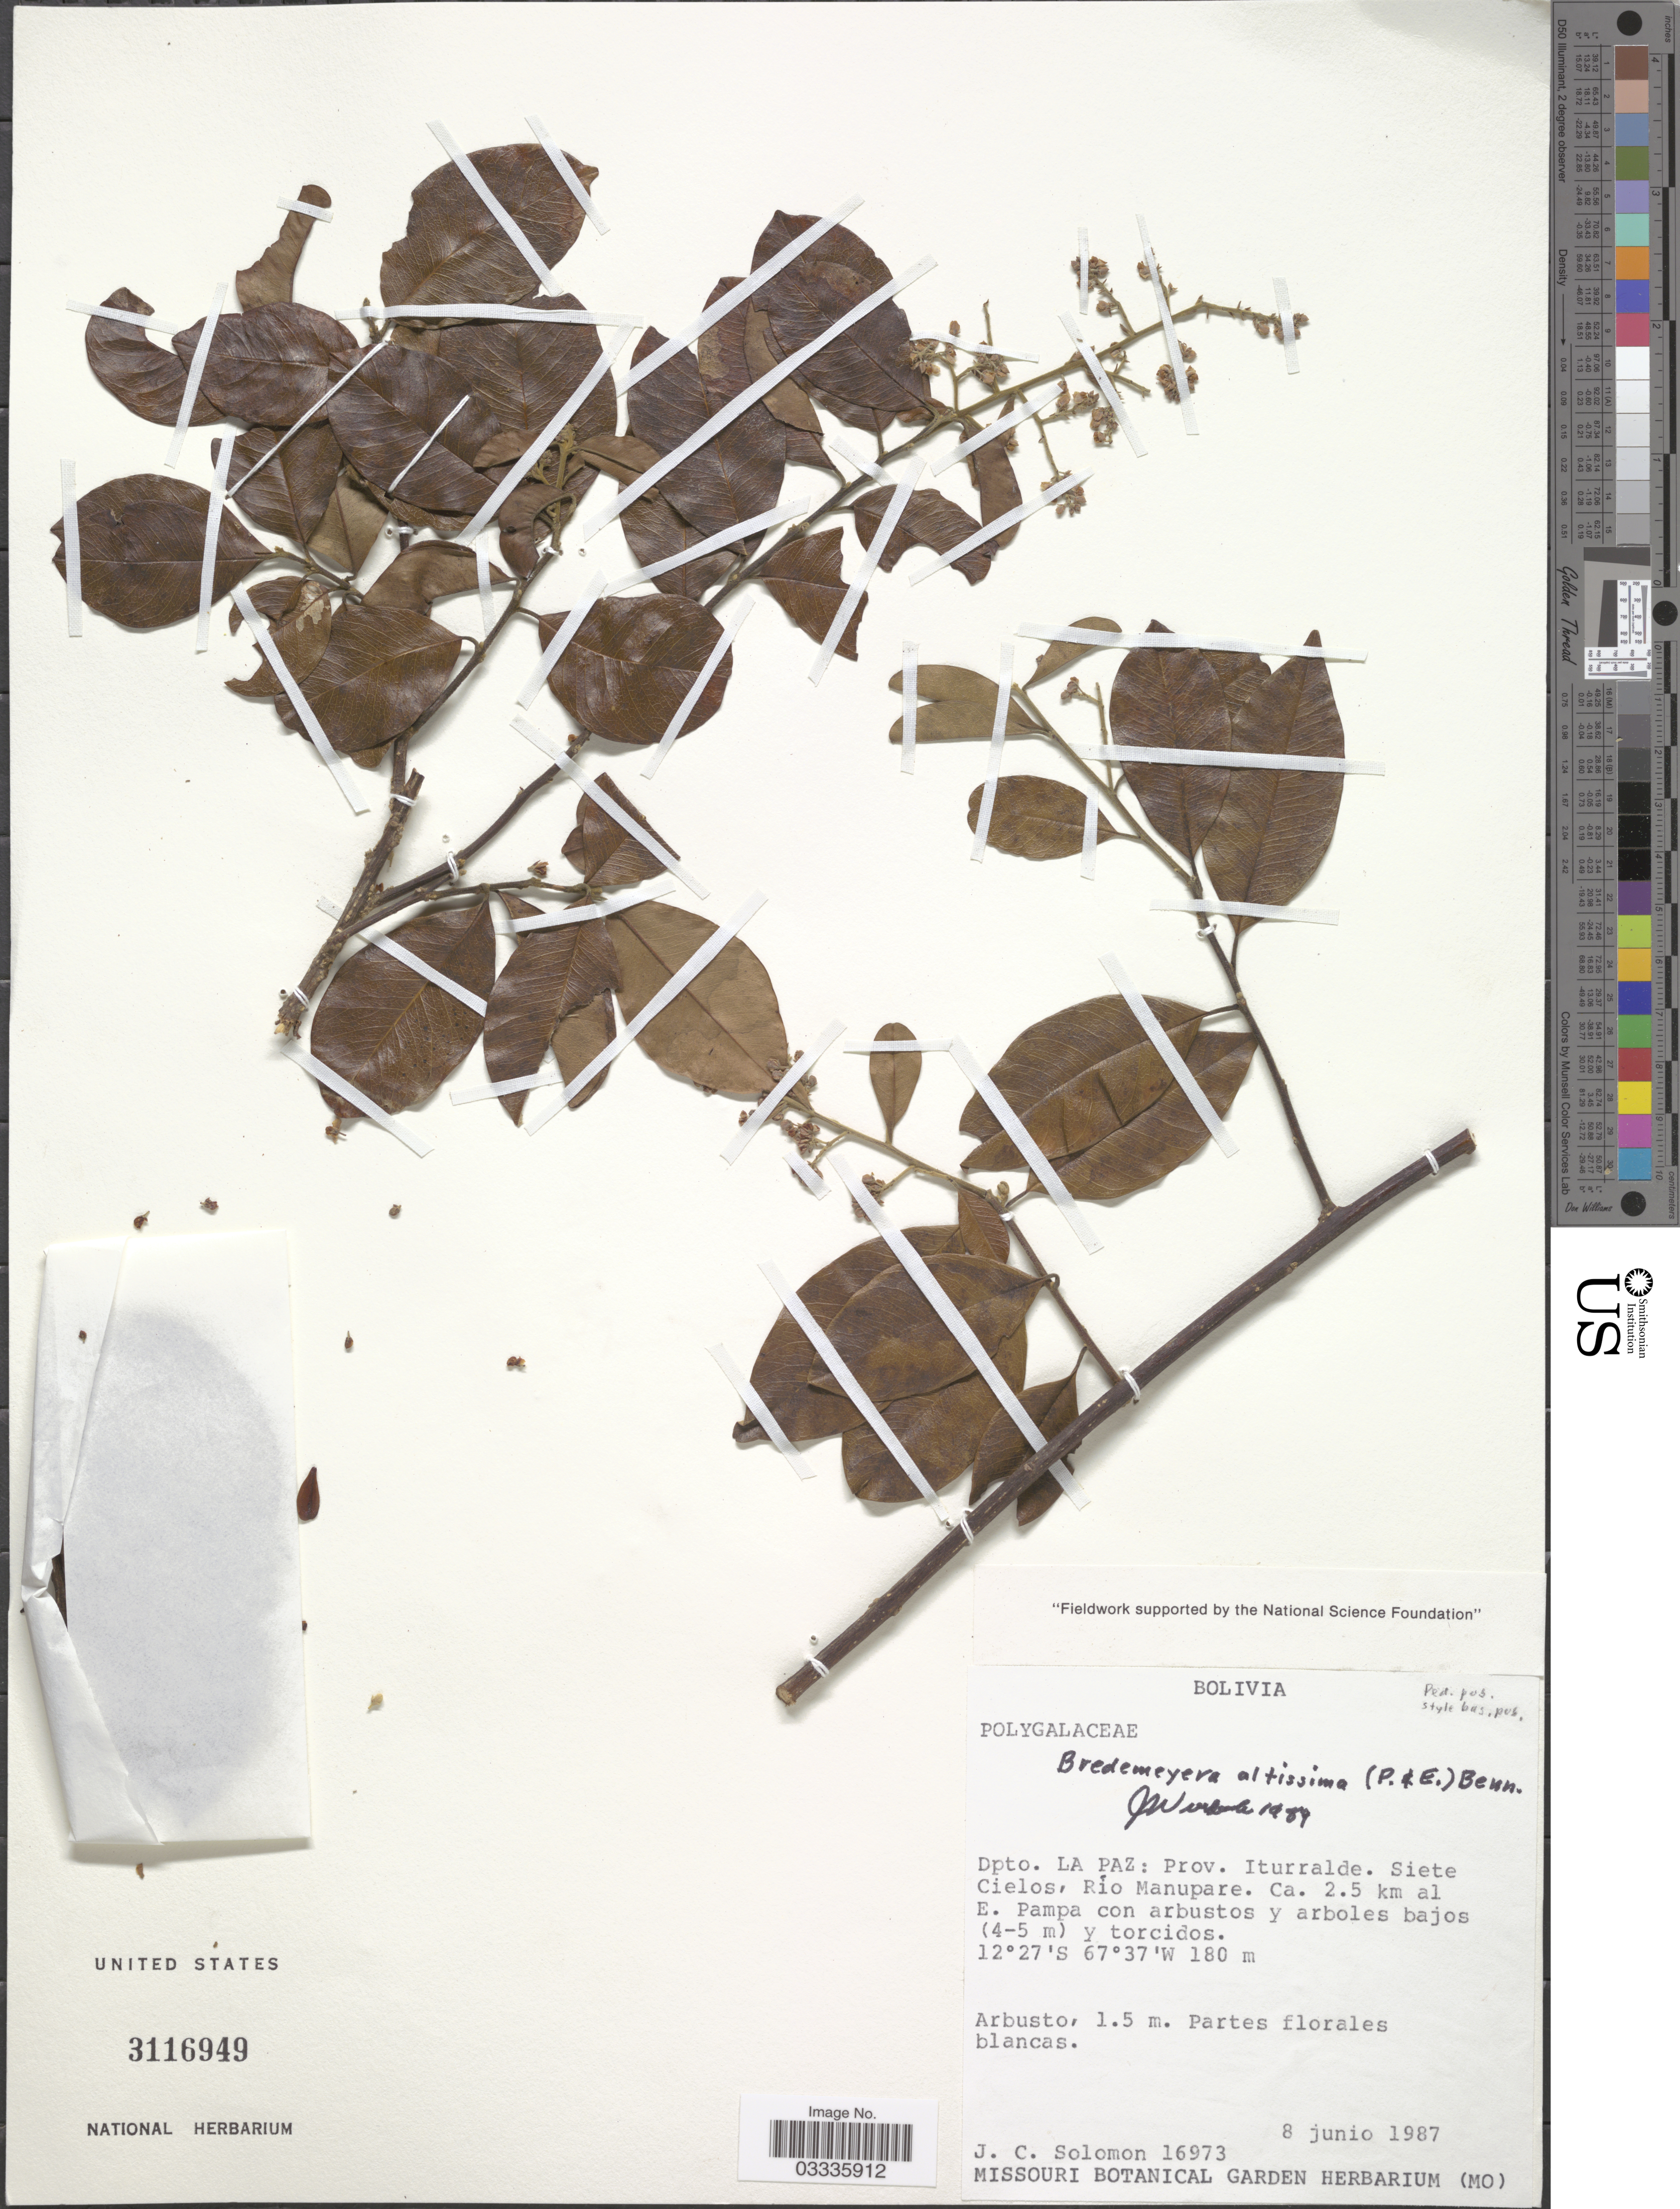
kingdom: Plantae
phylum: Tracheophyta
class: Magnoliopsida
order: Fabales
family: Polygalaceae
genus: Bredemeyera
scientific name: Bredemeyera altissima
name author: (Poepp.) A.W. Benn.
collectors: J. C. Solomon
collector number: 16973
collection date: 1987-06-08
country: Bolivia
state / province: La Paz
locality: Dpto. La Paz: Prov. Iturralde. Siete Cielos, Rio Manupare. Ca. 2.5 km al E. Pampa.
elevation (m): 180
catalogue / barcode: US 3116949